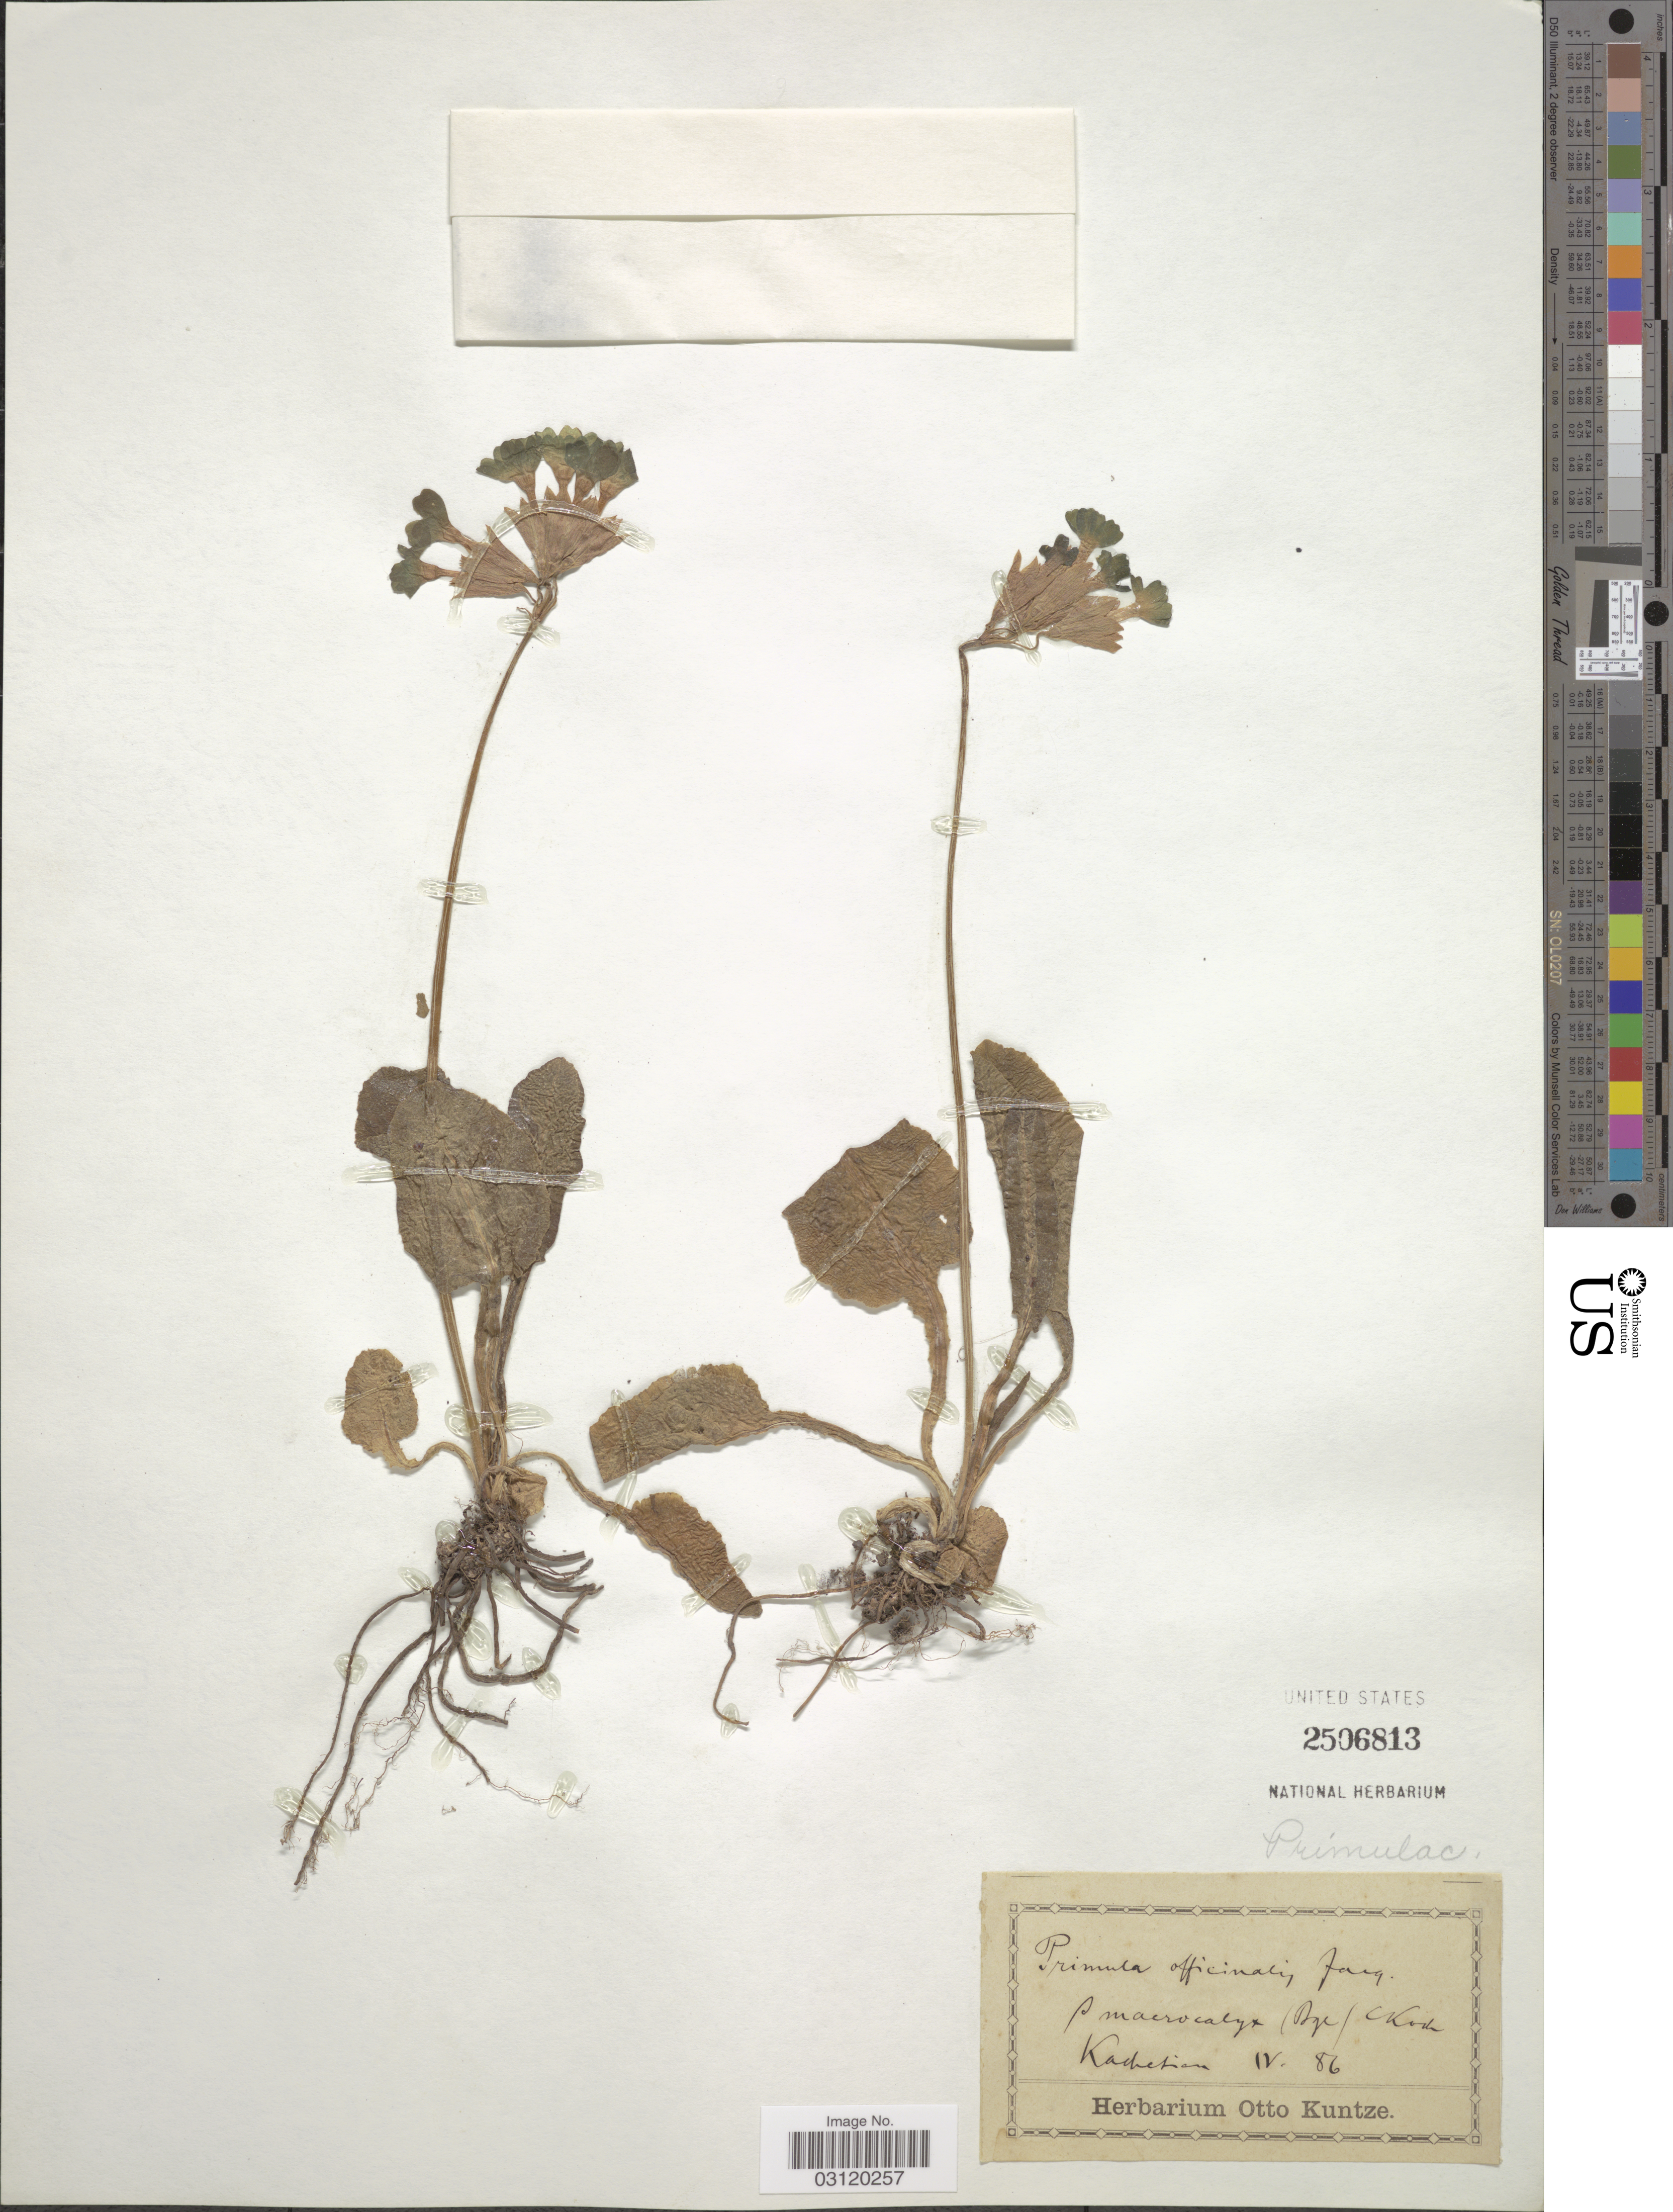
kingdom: Plantae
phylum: Tracheophyta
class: Magnoliopsida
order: Ericales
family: Primulaceae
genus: Primula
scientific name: Primula officinalis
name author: (L.) Hill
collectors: ex herb. Otto Kuntze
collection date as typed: Transcribed d/m/y: /4/86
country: Georgia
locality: Kachetien.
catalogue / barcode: US 2506813